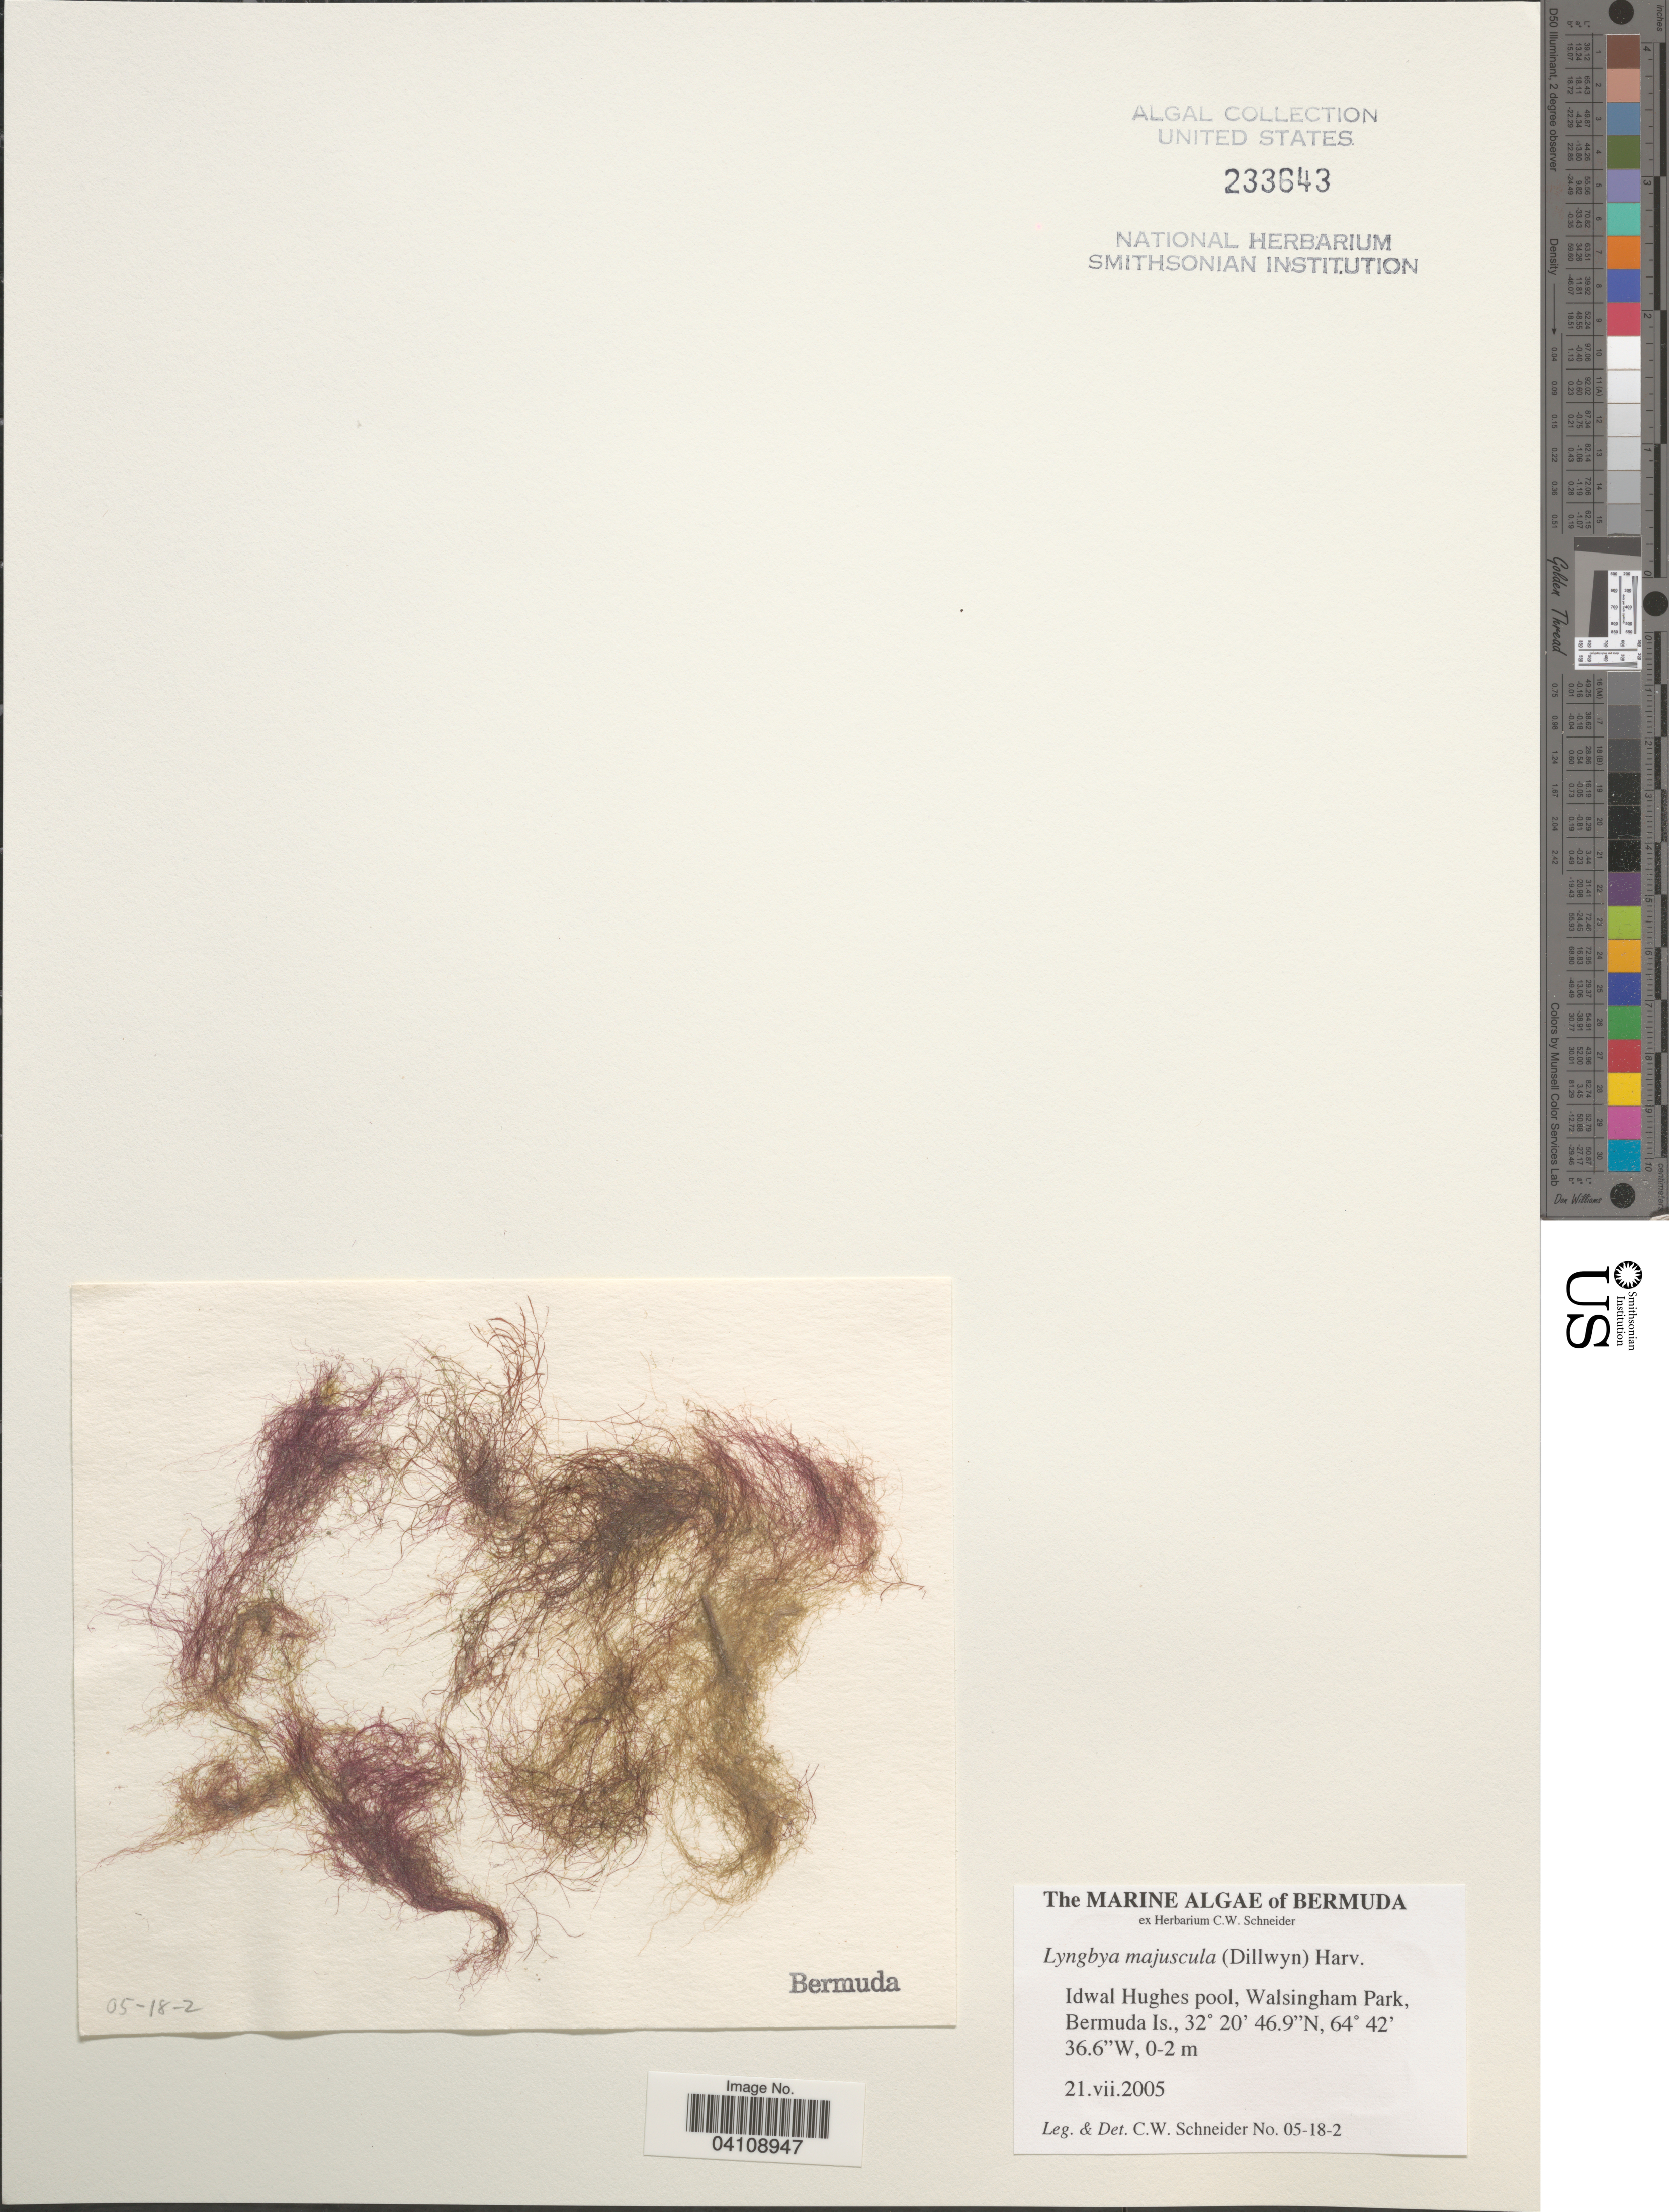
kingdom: Bacteria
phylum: Cyanobacteria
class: Cyanobacteriia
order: Cyanobacteriales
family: Microcoleaceae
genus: Lyngbya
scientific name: Lyngbya majuscula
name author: Harv. ex Gomont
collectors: C. W.Schneider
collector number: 05-18-2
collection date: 2005-07-21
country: Bermuda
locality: Idwal Hughes pool, Walsingham Park, Bermuda Is.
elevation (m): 0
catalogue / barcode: US 233643